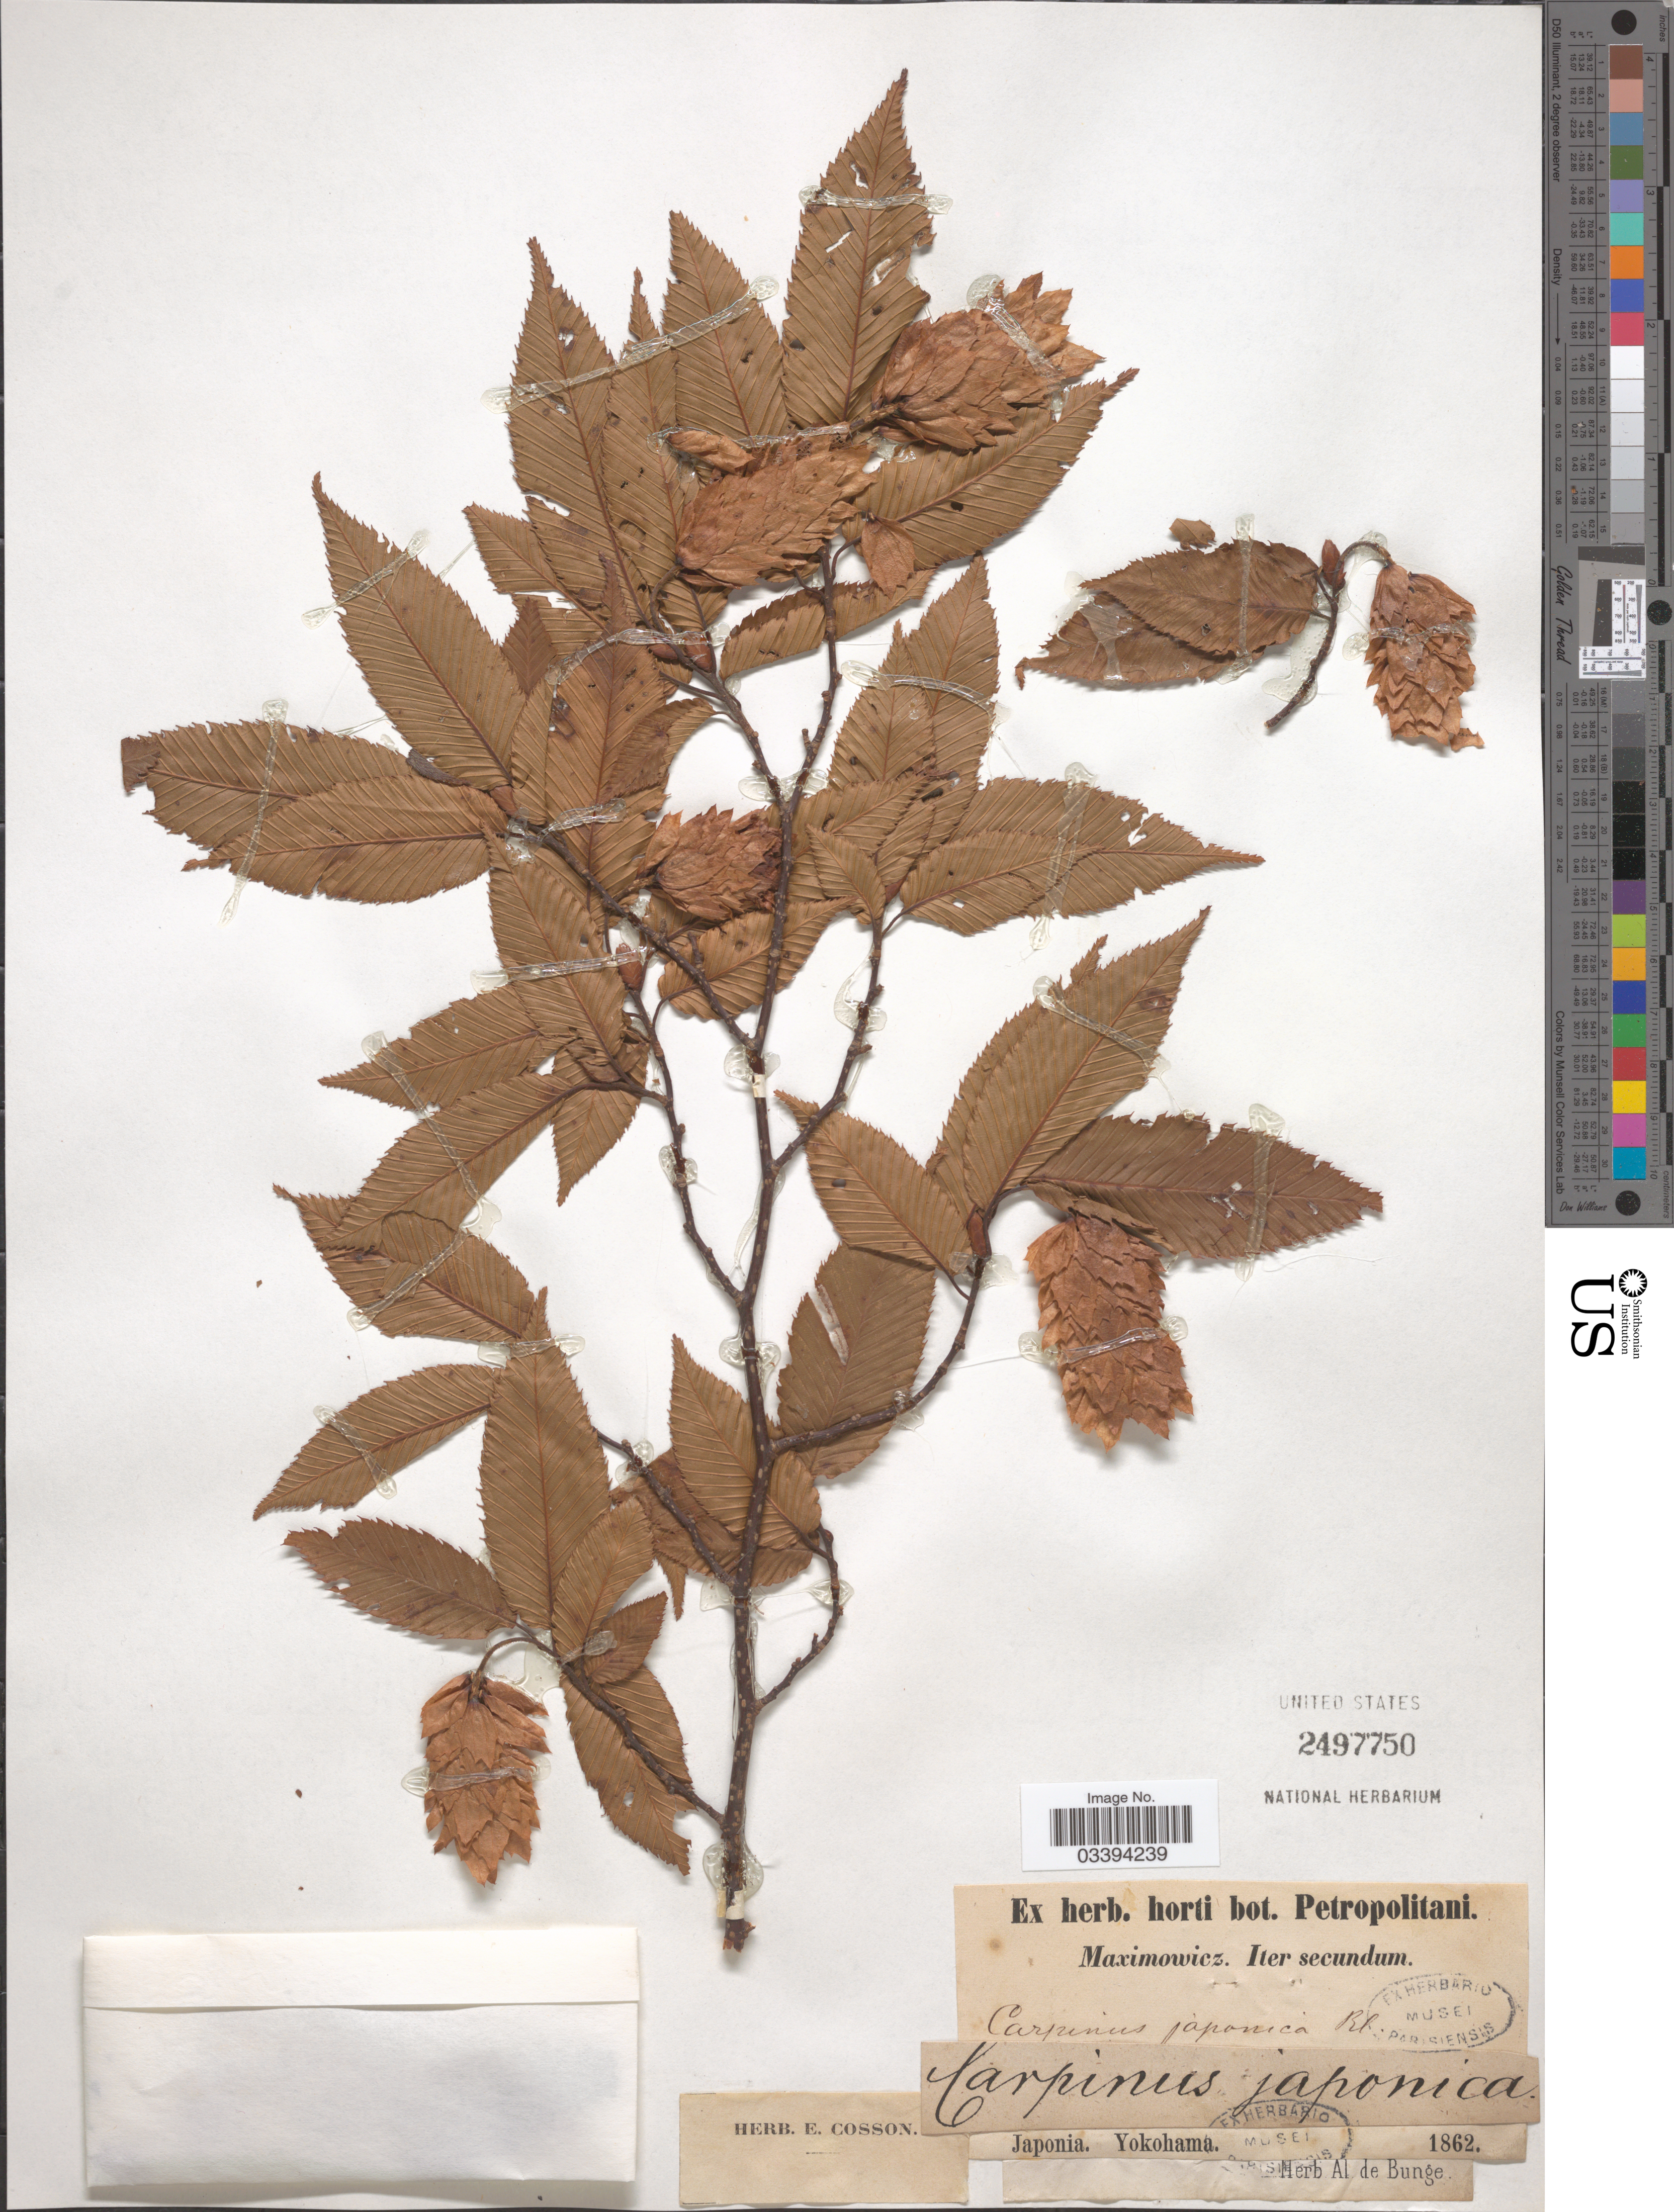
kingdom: Plantae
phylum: Tracheophyta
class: Magnoliopsida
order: Fagales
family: Betulaceae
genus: Carpinus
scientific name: Carpinus japonica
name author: Blume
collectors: Maximowicz, --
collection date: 1862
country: Japan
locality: Yokohama.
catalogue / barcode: US 2497750